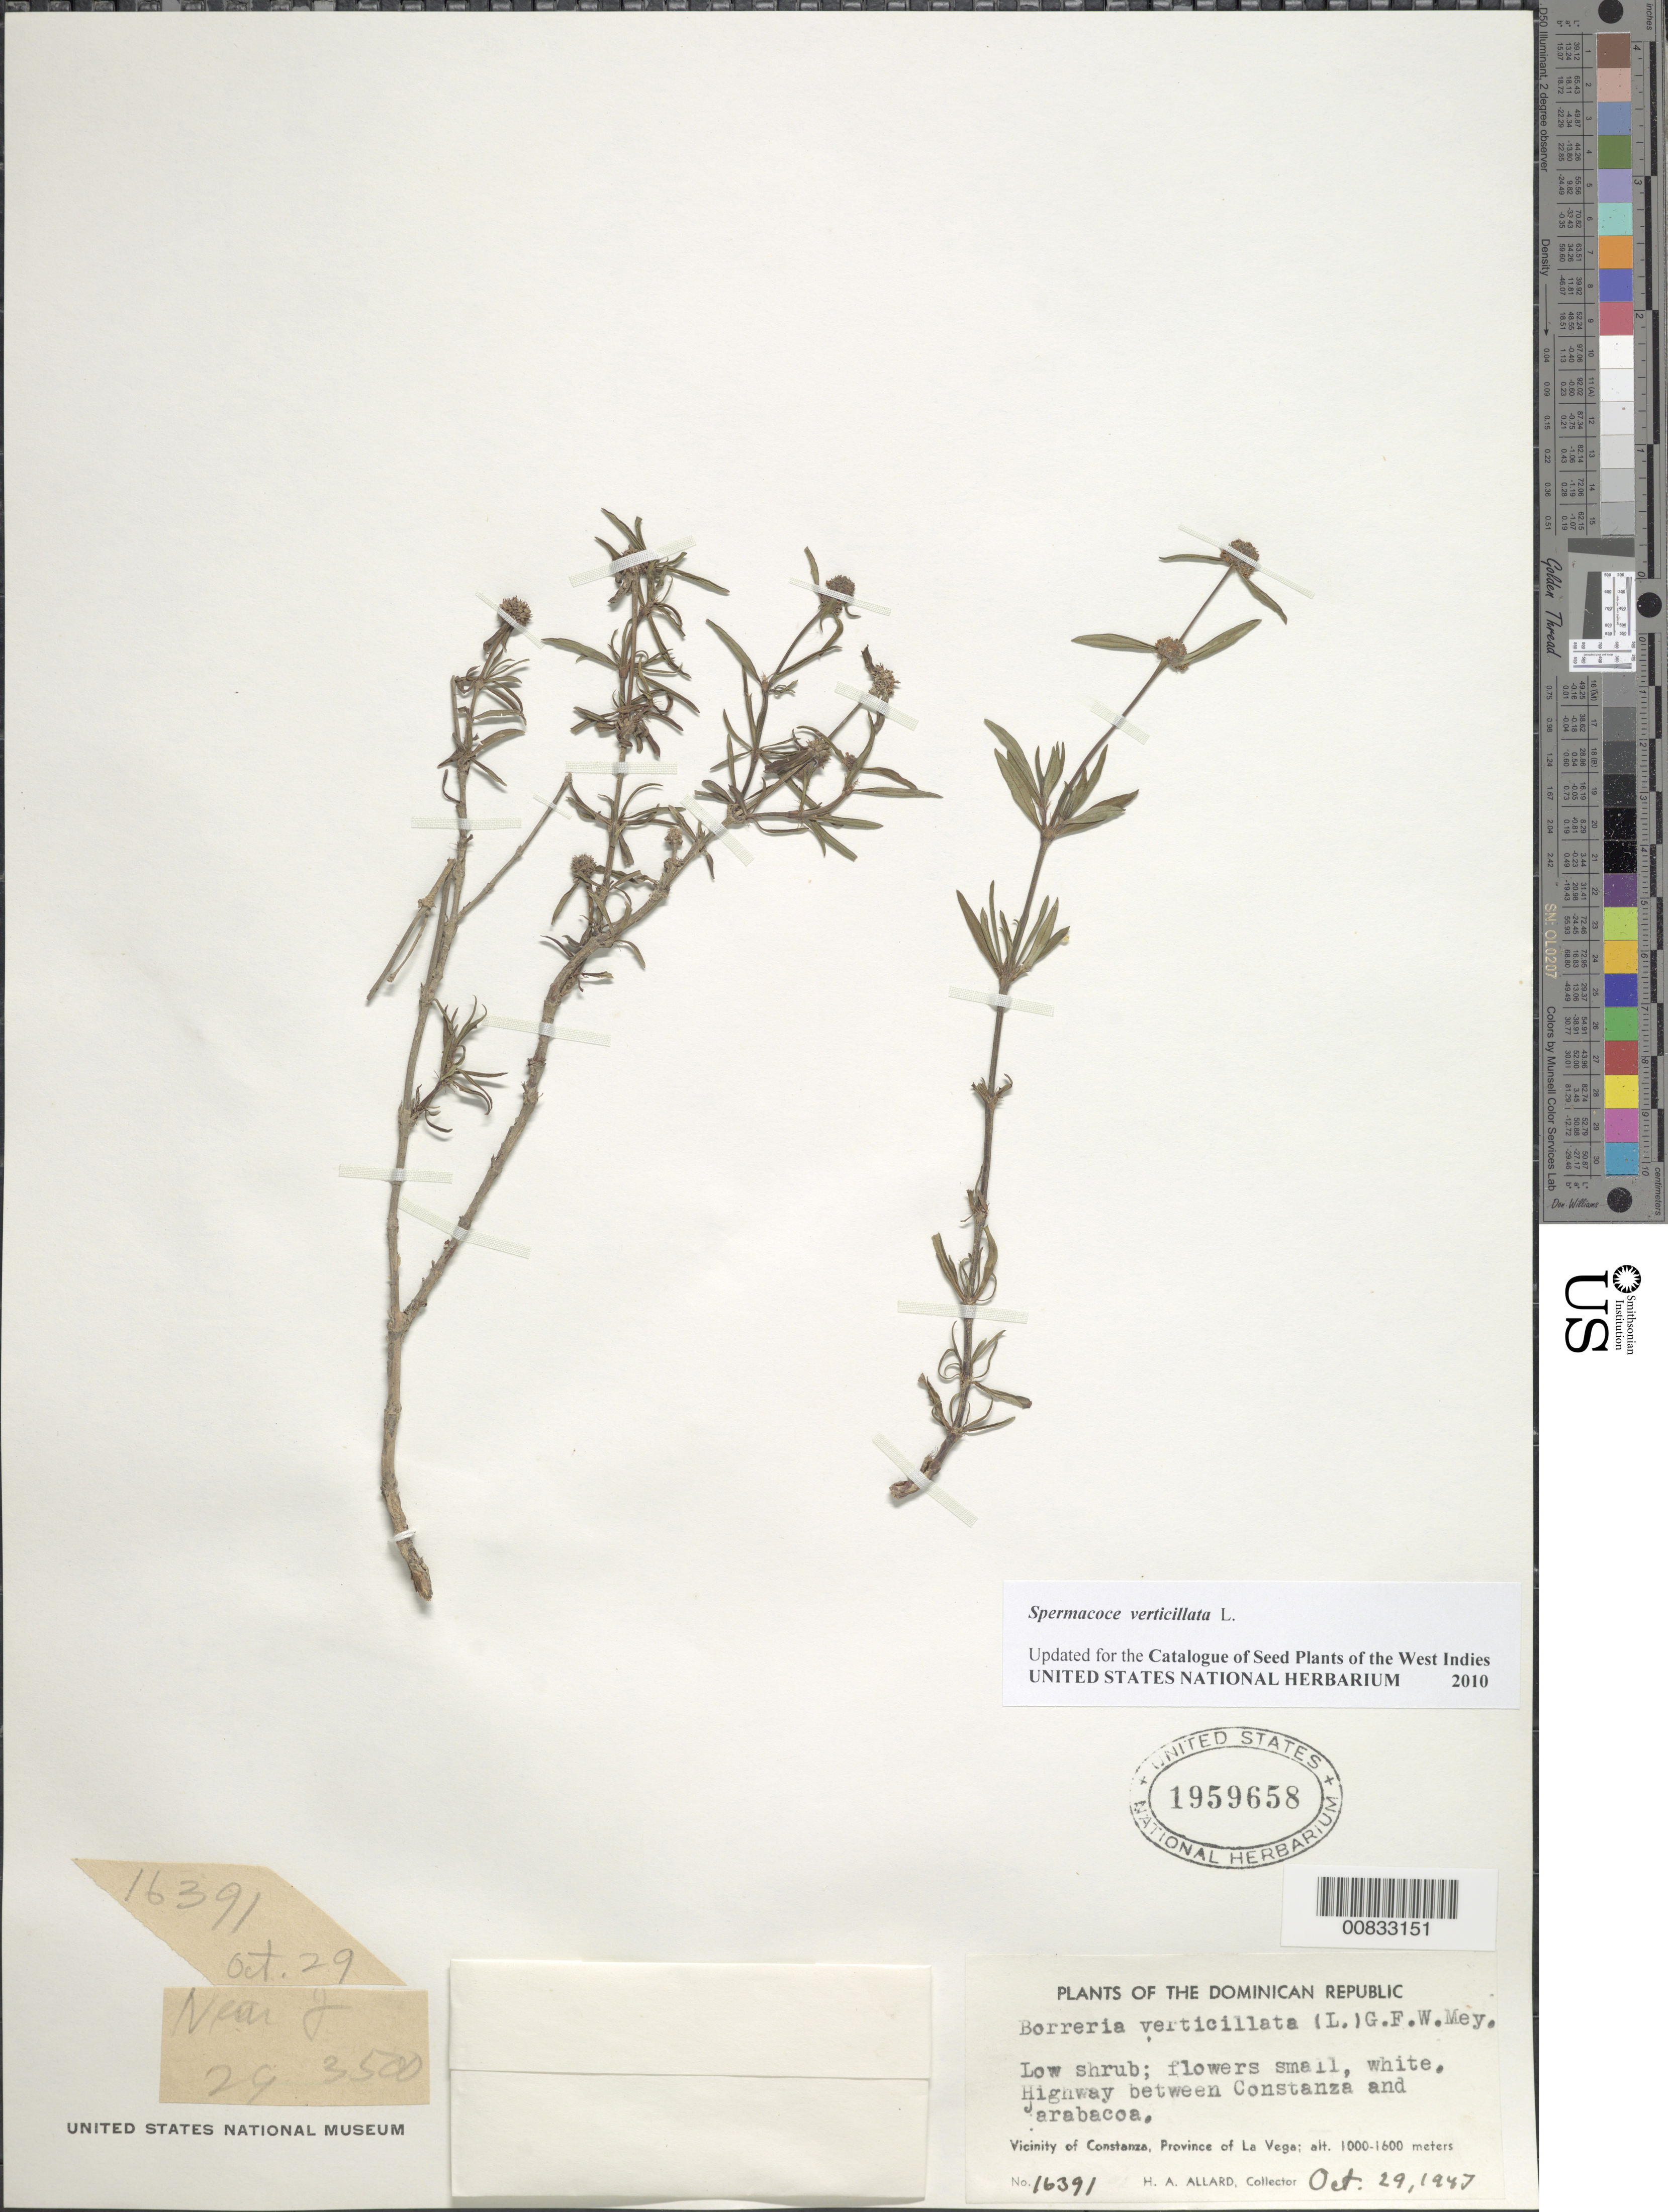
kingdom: Plantae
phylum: Tracheophyta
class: Magnoliopsida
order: Gentianales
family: Rubiaceae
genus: Spermacoce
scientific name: Spermacoce verticillata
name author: L.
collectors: H. A. Allard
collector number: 16391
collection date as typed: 29 Oct 1947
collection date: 1947-10-29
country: Dominican Republic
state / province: La Vega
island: Hispaniola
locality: Vicinity of Constanza, highway between Constanza and Jarabacoa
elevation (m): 1000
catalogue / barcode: US 1959658